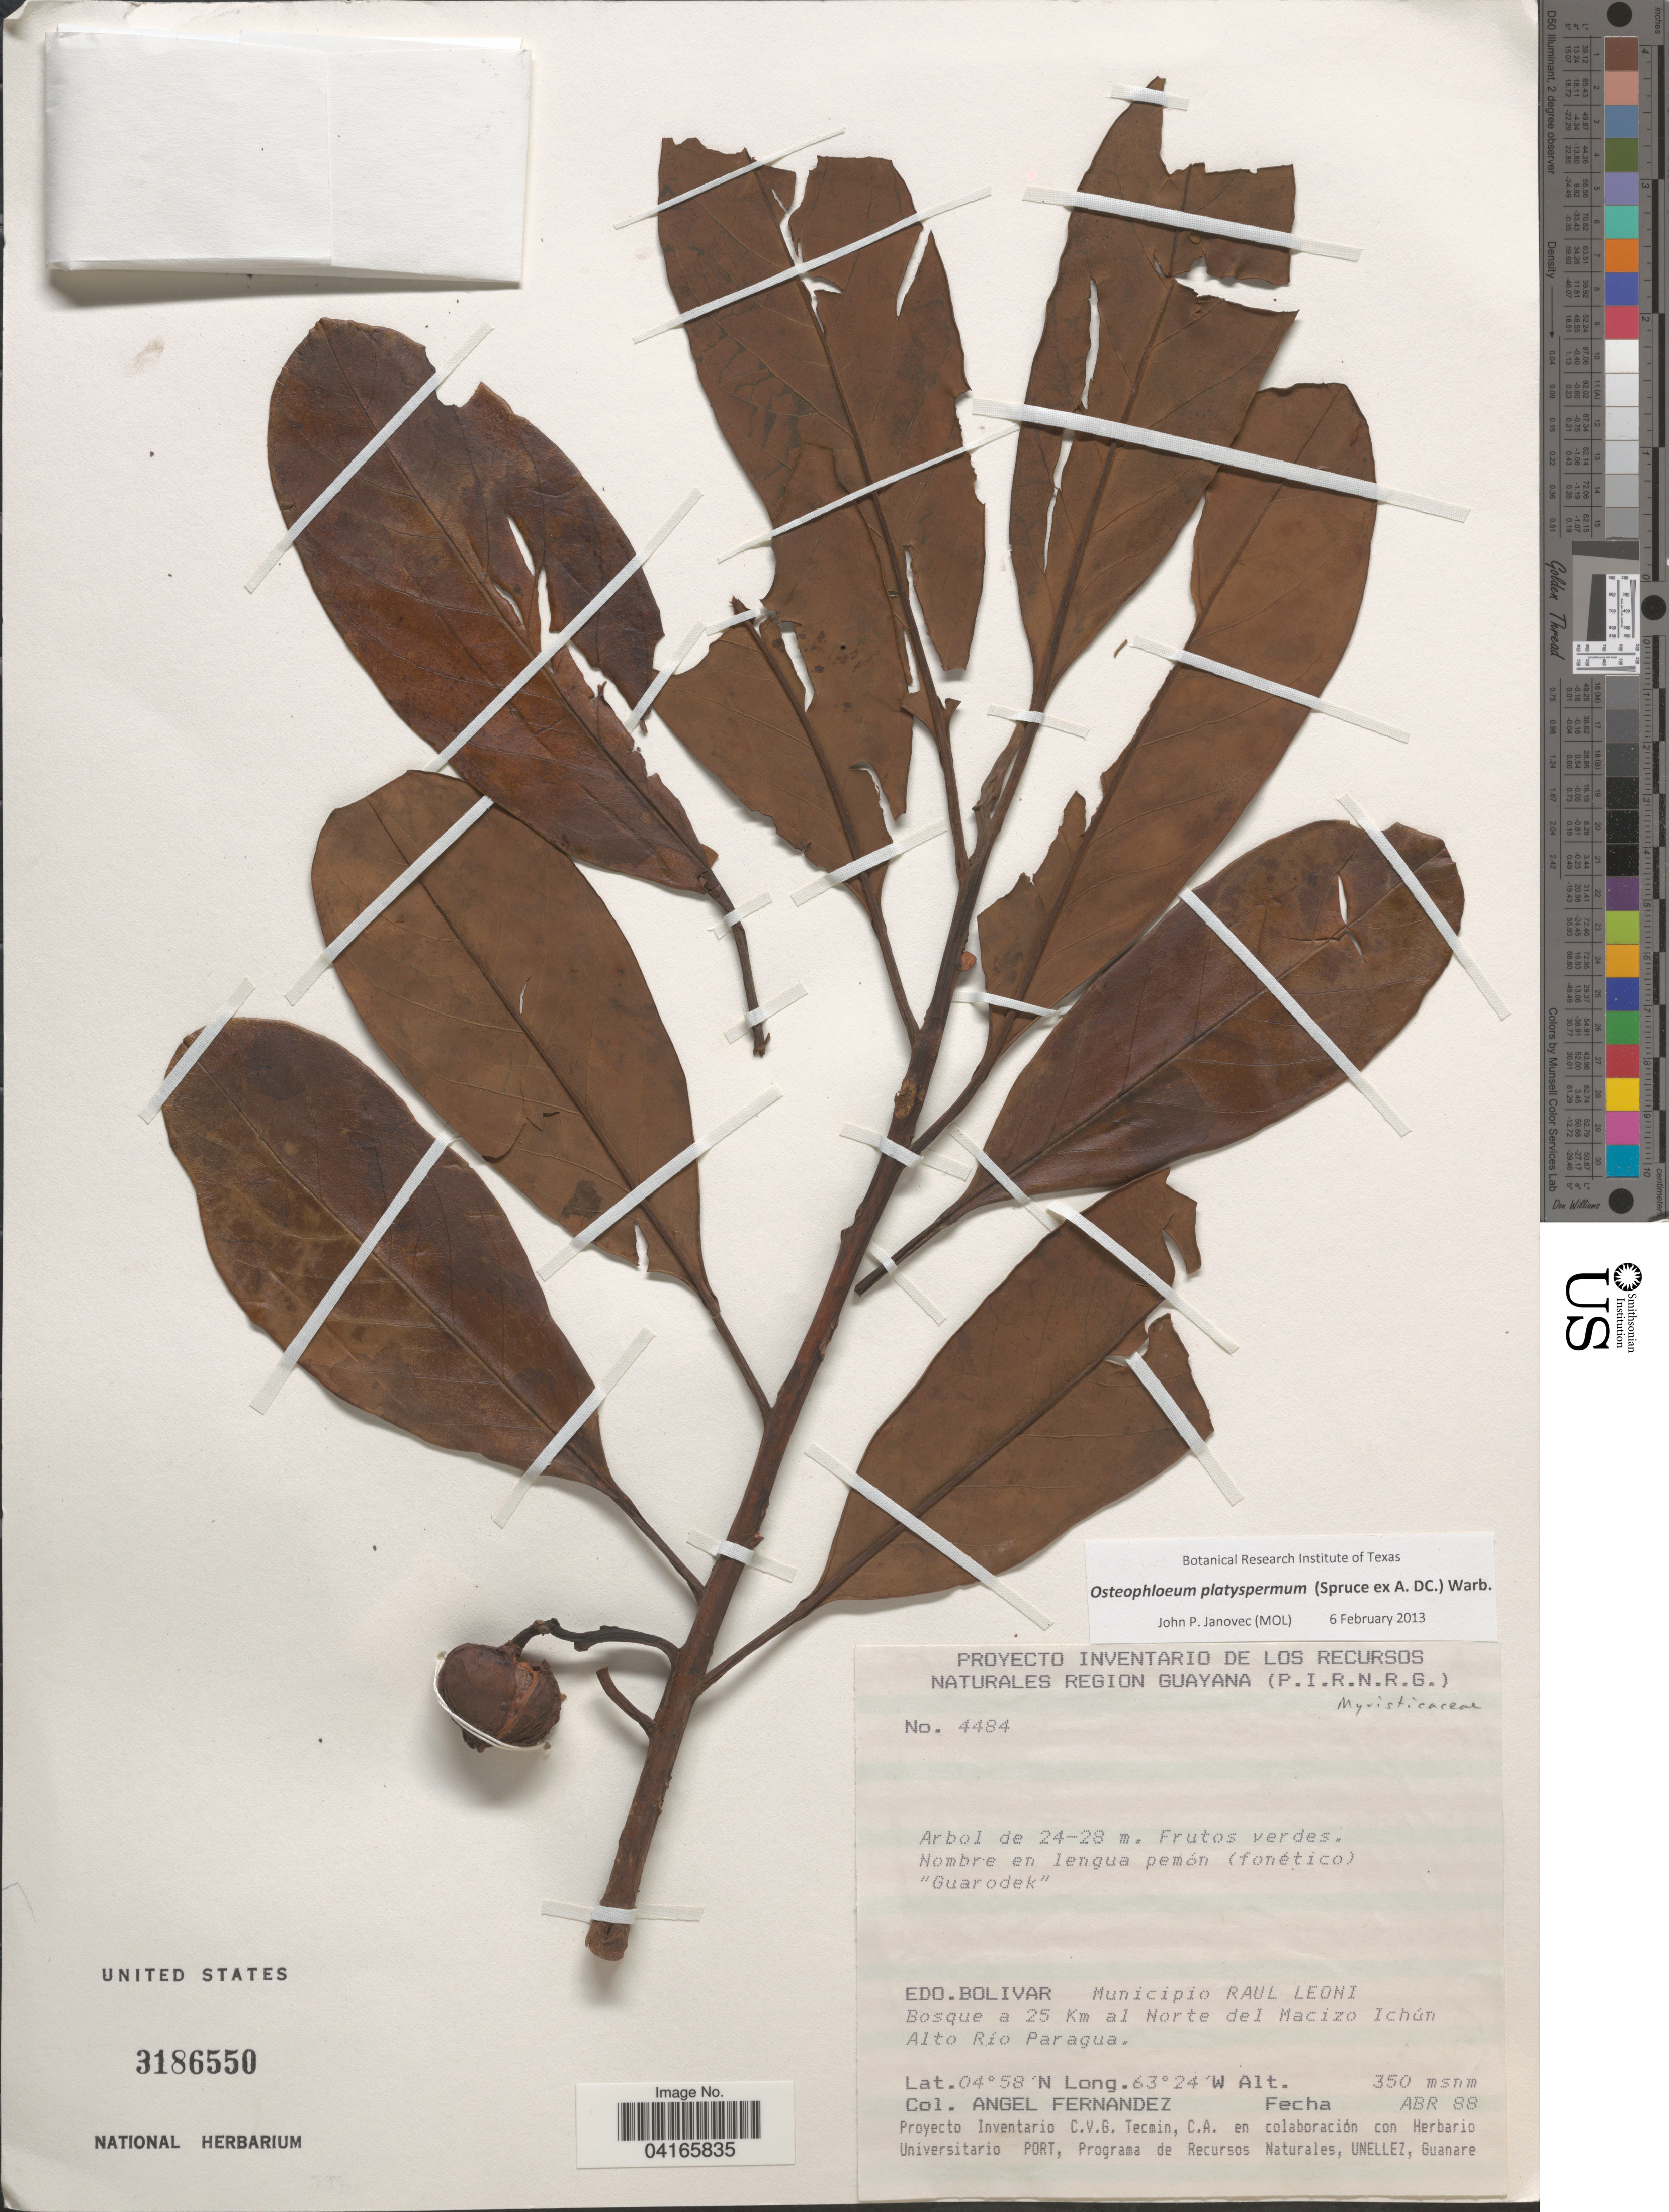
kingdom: Plantae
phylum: Tracheophyta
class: Magnoliopsida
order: Magnoliales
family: Myristicaceae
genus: Osteophloeum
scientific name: Osteophloeum platyspermum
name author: (A. DC.) Warb.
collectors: Á. Fernández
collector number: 4484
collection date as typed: Transcribed d/m/y: /4/88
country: Venezuela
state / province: Bolivar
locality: Municipio Raul Leoni. Bosque a 25 Km al Norte del Macizo Ichún. Alto Río Paragua.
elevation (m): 350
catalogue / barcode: US 3186550